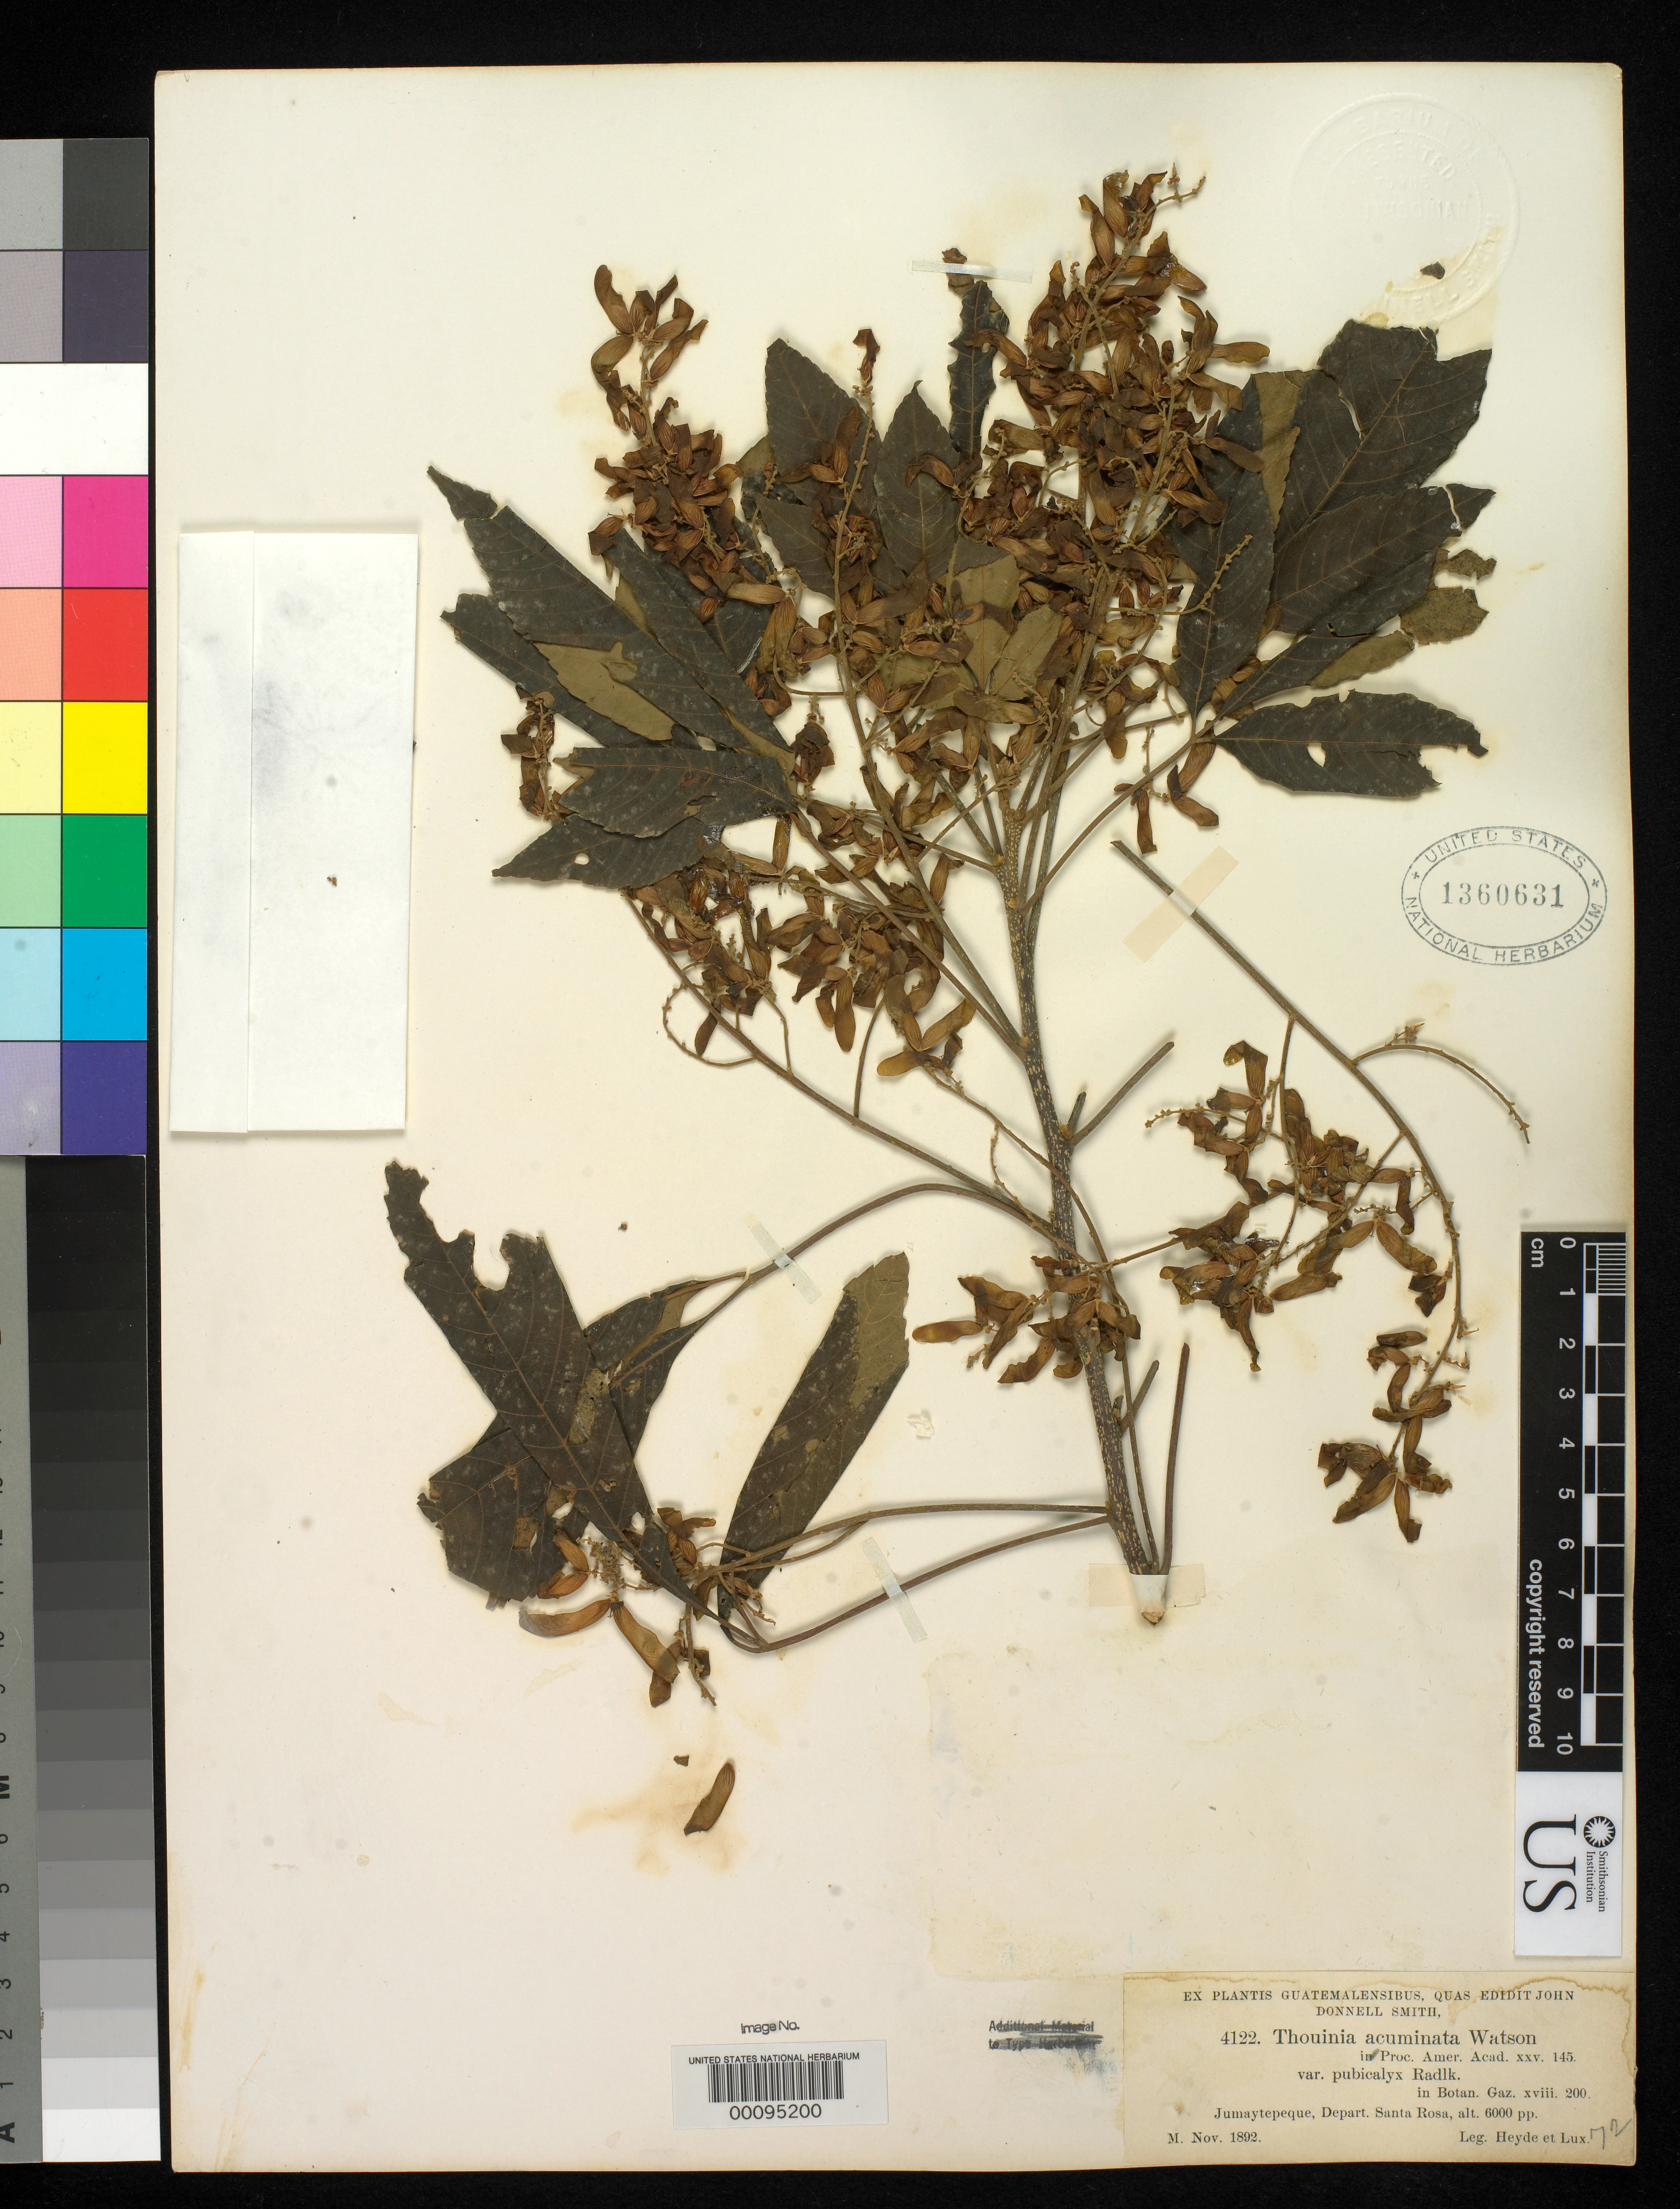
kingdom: Plantae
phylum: Tracheophyta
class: Magnoliopsida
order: Sapindales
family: Sapindaceae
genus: Thouinia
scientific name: Thouinia acuminata var. pubicalyx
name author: Radlk. in Donn. Sm.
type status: Syntype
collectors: E. T. Heyde & E. Lux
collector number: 4122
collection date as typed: Nov 1892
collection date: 1892-11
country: Guatemala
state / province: Santa Rosa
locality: Volcan Jumaytepeque; alt. 6000 ft.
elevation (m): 1829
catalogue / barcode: US 1360631